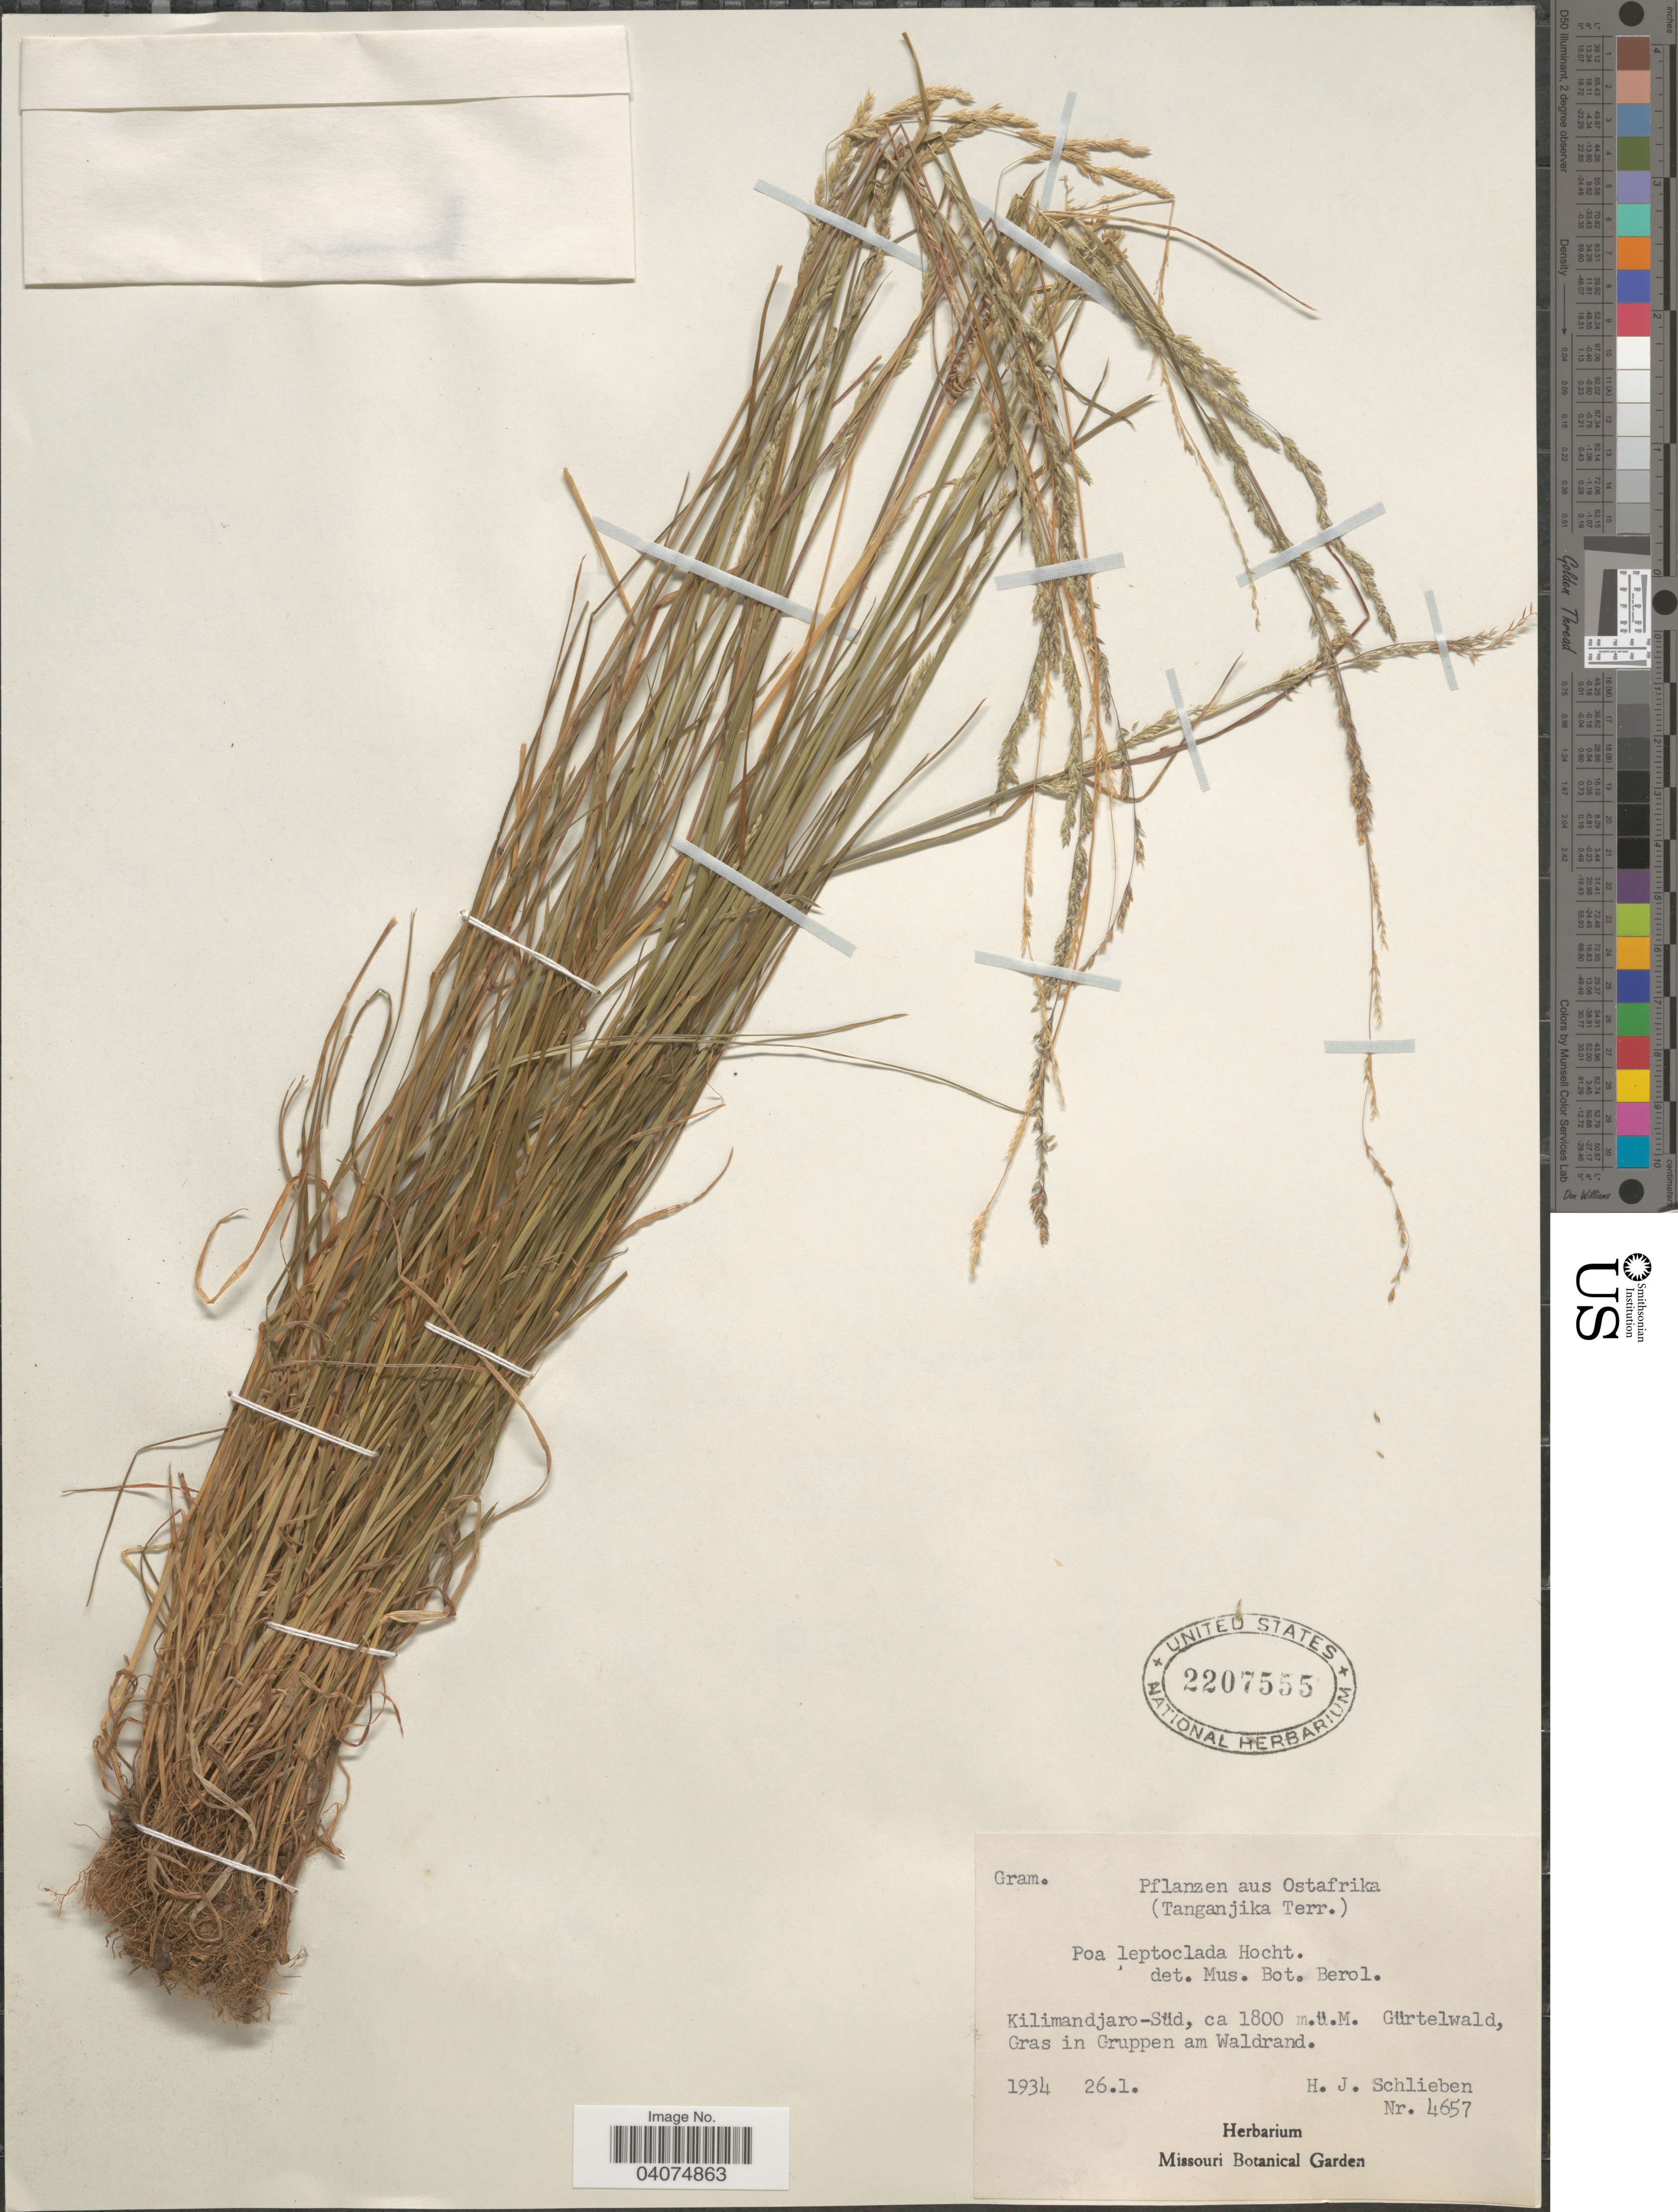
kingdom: Plantae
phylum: Tracheophyta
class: Liliopsida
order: Poales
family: Poaceae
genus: Poa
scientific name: Poa leptoclada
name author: Hochst. ex A. Rich.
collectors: H. J. Schlieben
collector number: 4657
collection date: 1934-01-26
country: Tanzania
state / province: Kilimanjaro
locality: Ostafrika. (Tanganjika Terr.). Kilimandjaro-Süd.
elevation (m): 1800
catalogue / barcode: US 2207555